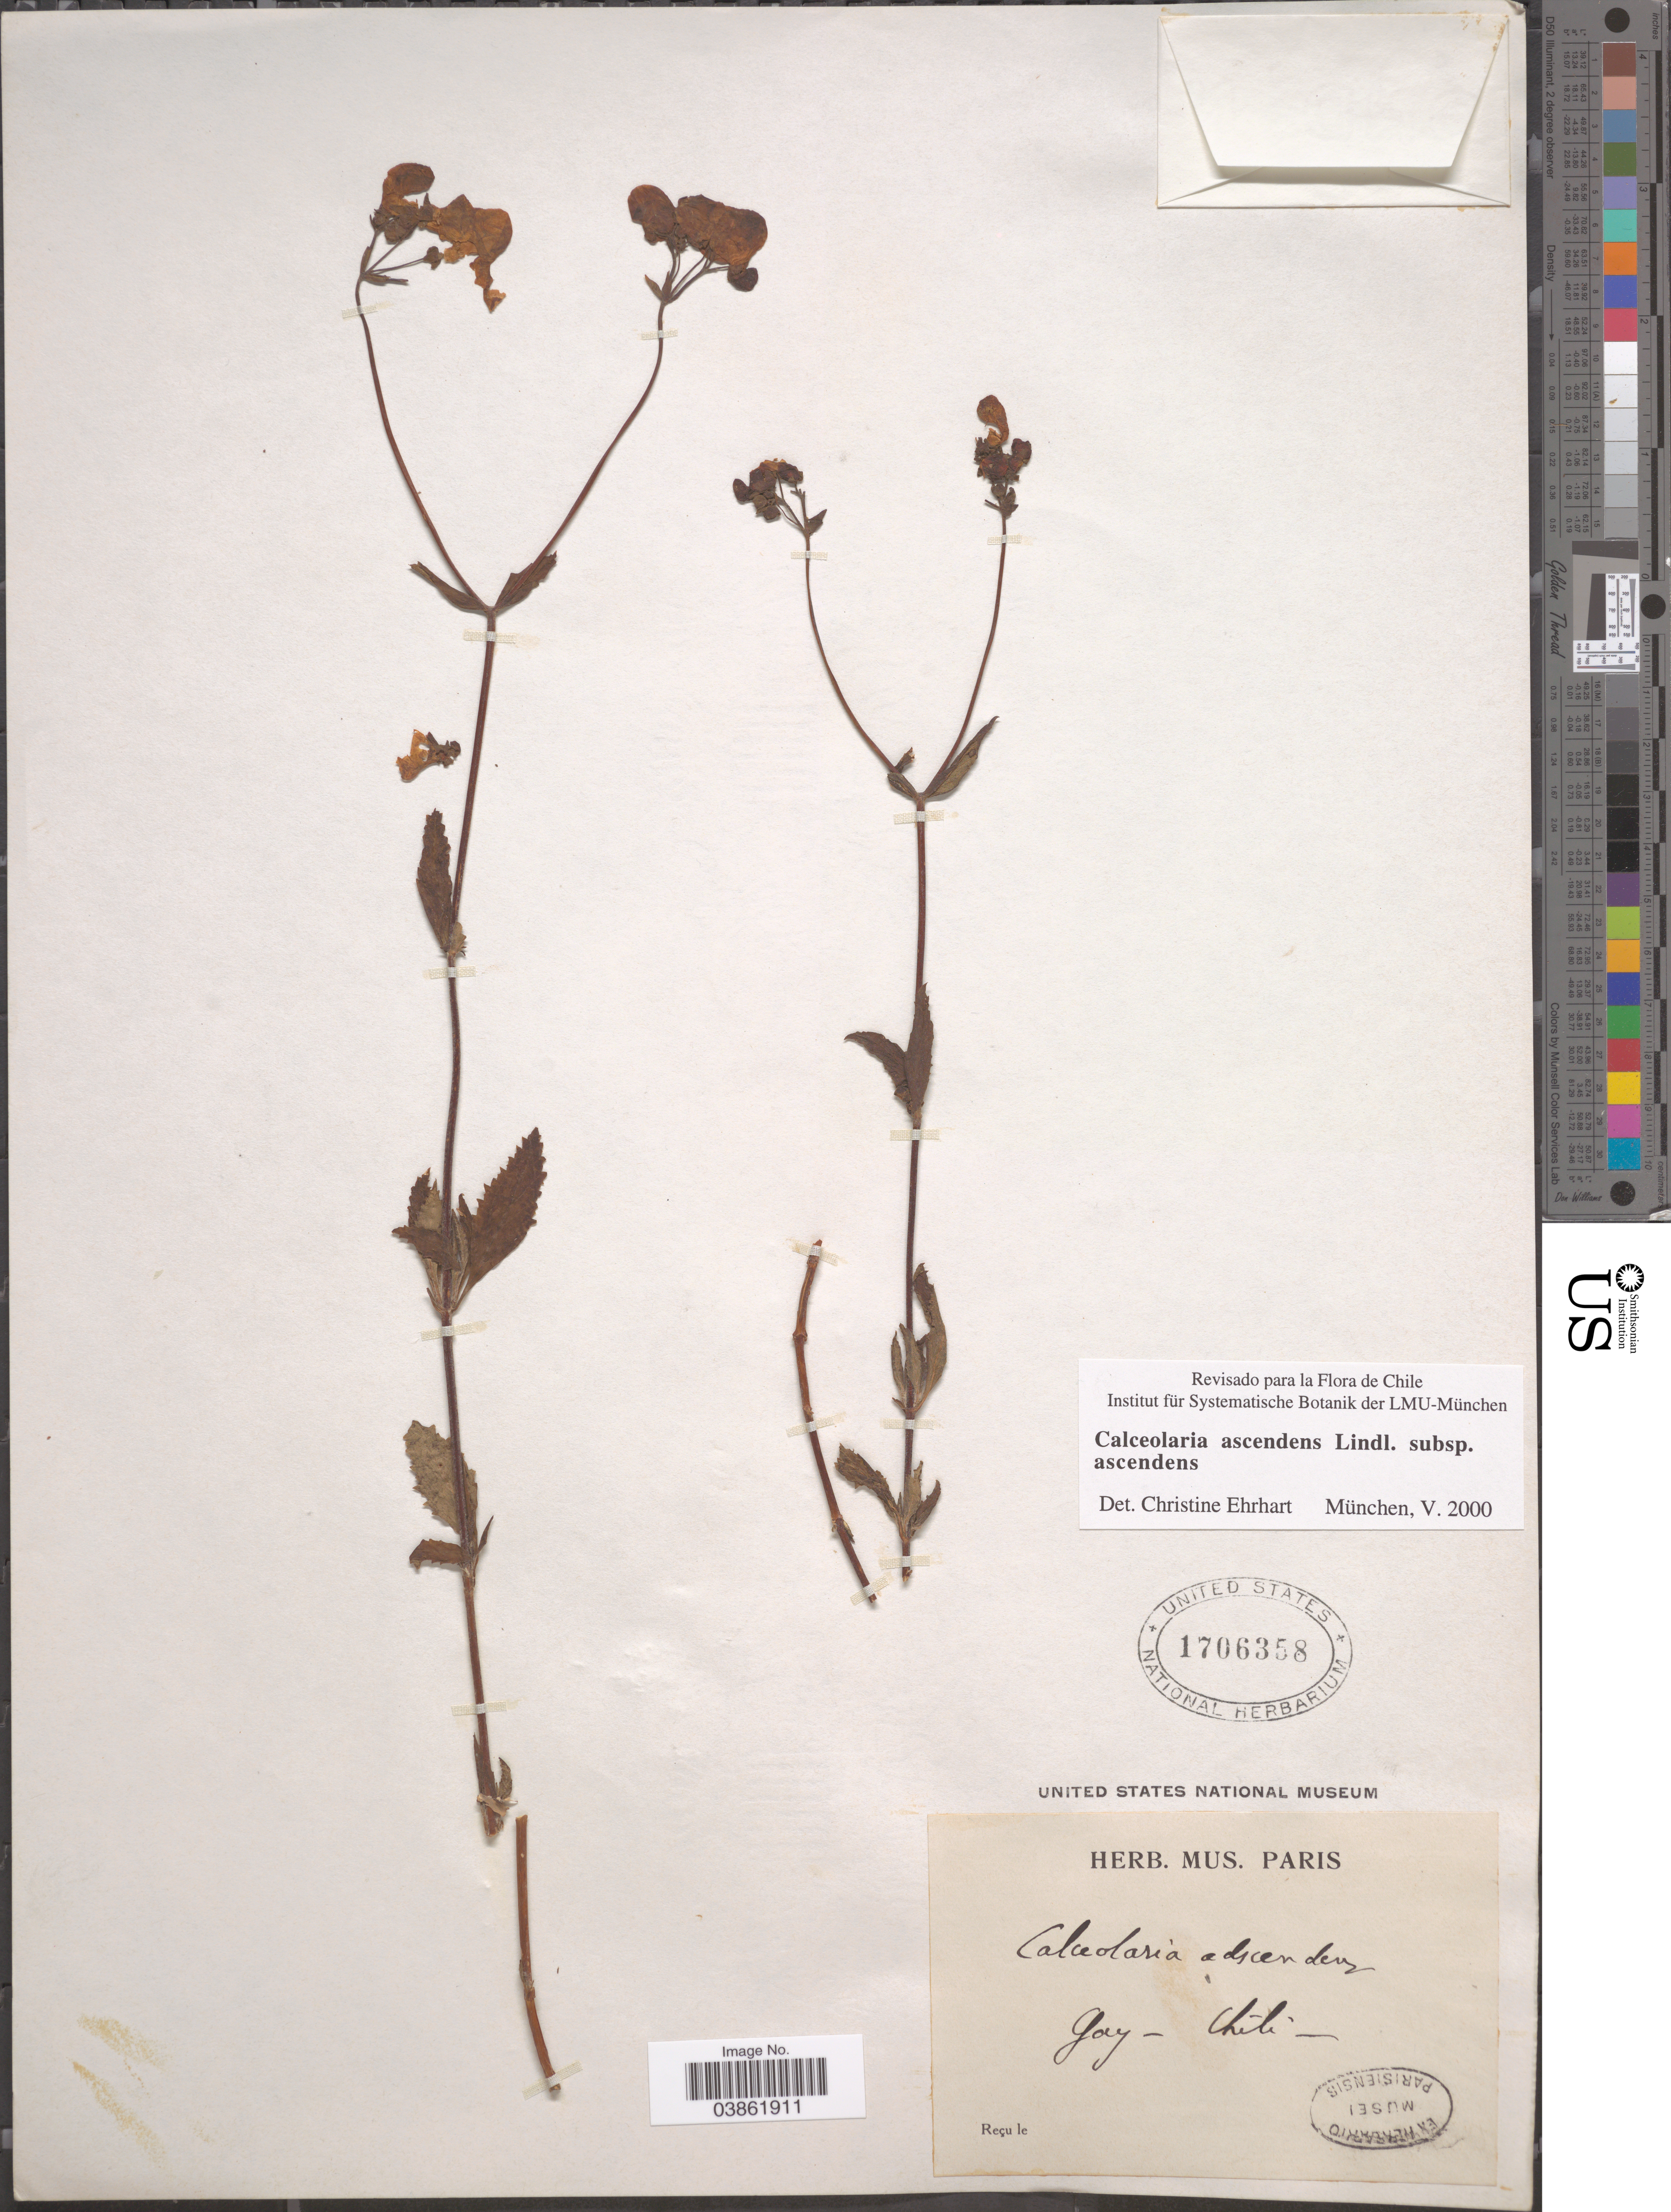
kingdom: Plantae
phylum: Tracheophyta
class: Magnoliopsida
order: Lamiales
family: Calceolariaceae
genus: Calceolaria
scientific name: Calceolaria ascendens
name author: Lindl.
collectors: -- Gay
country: Chile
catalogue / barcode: US 1706358